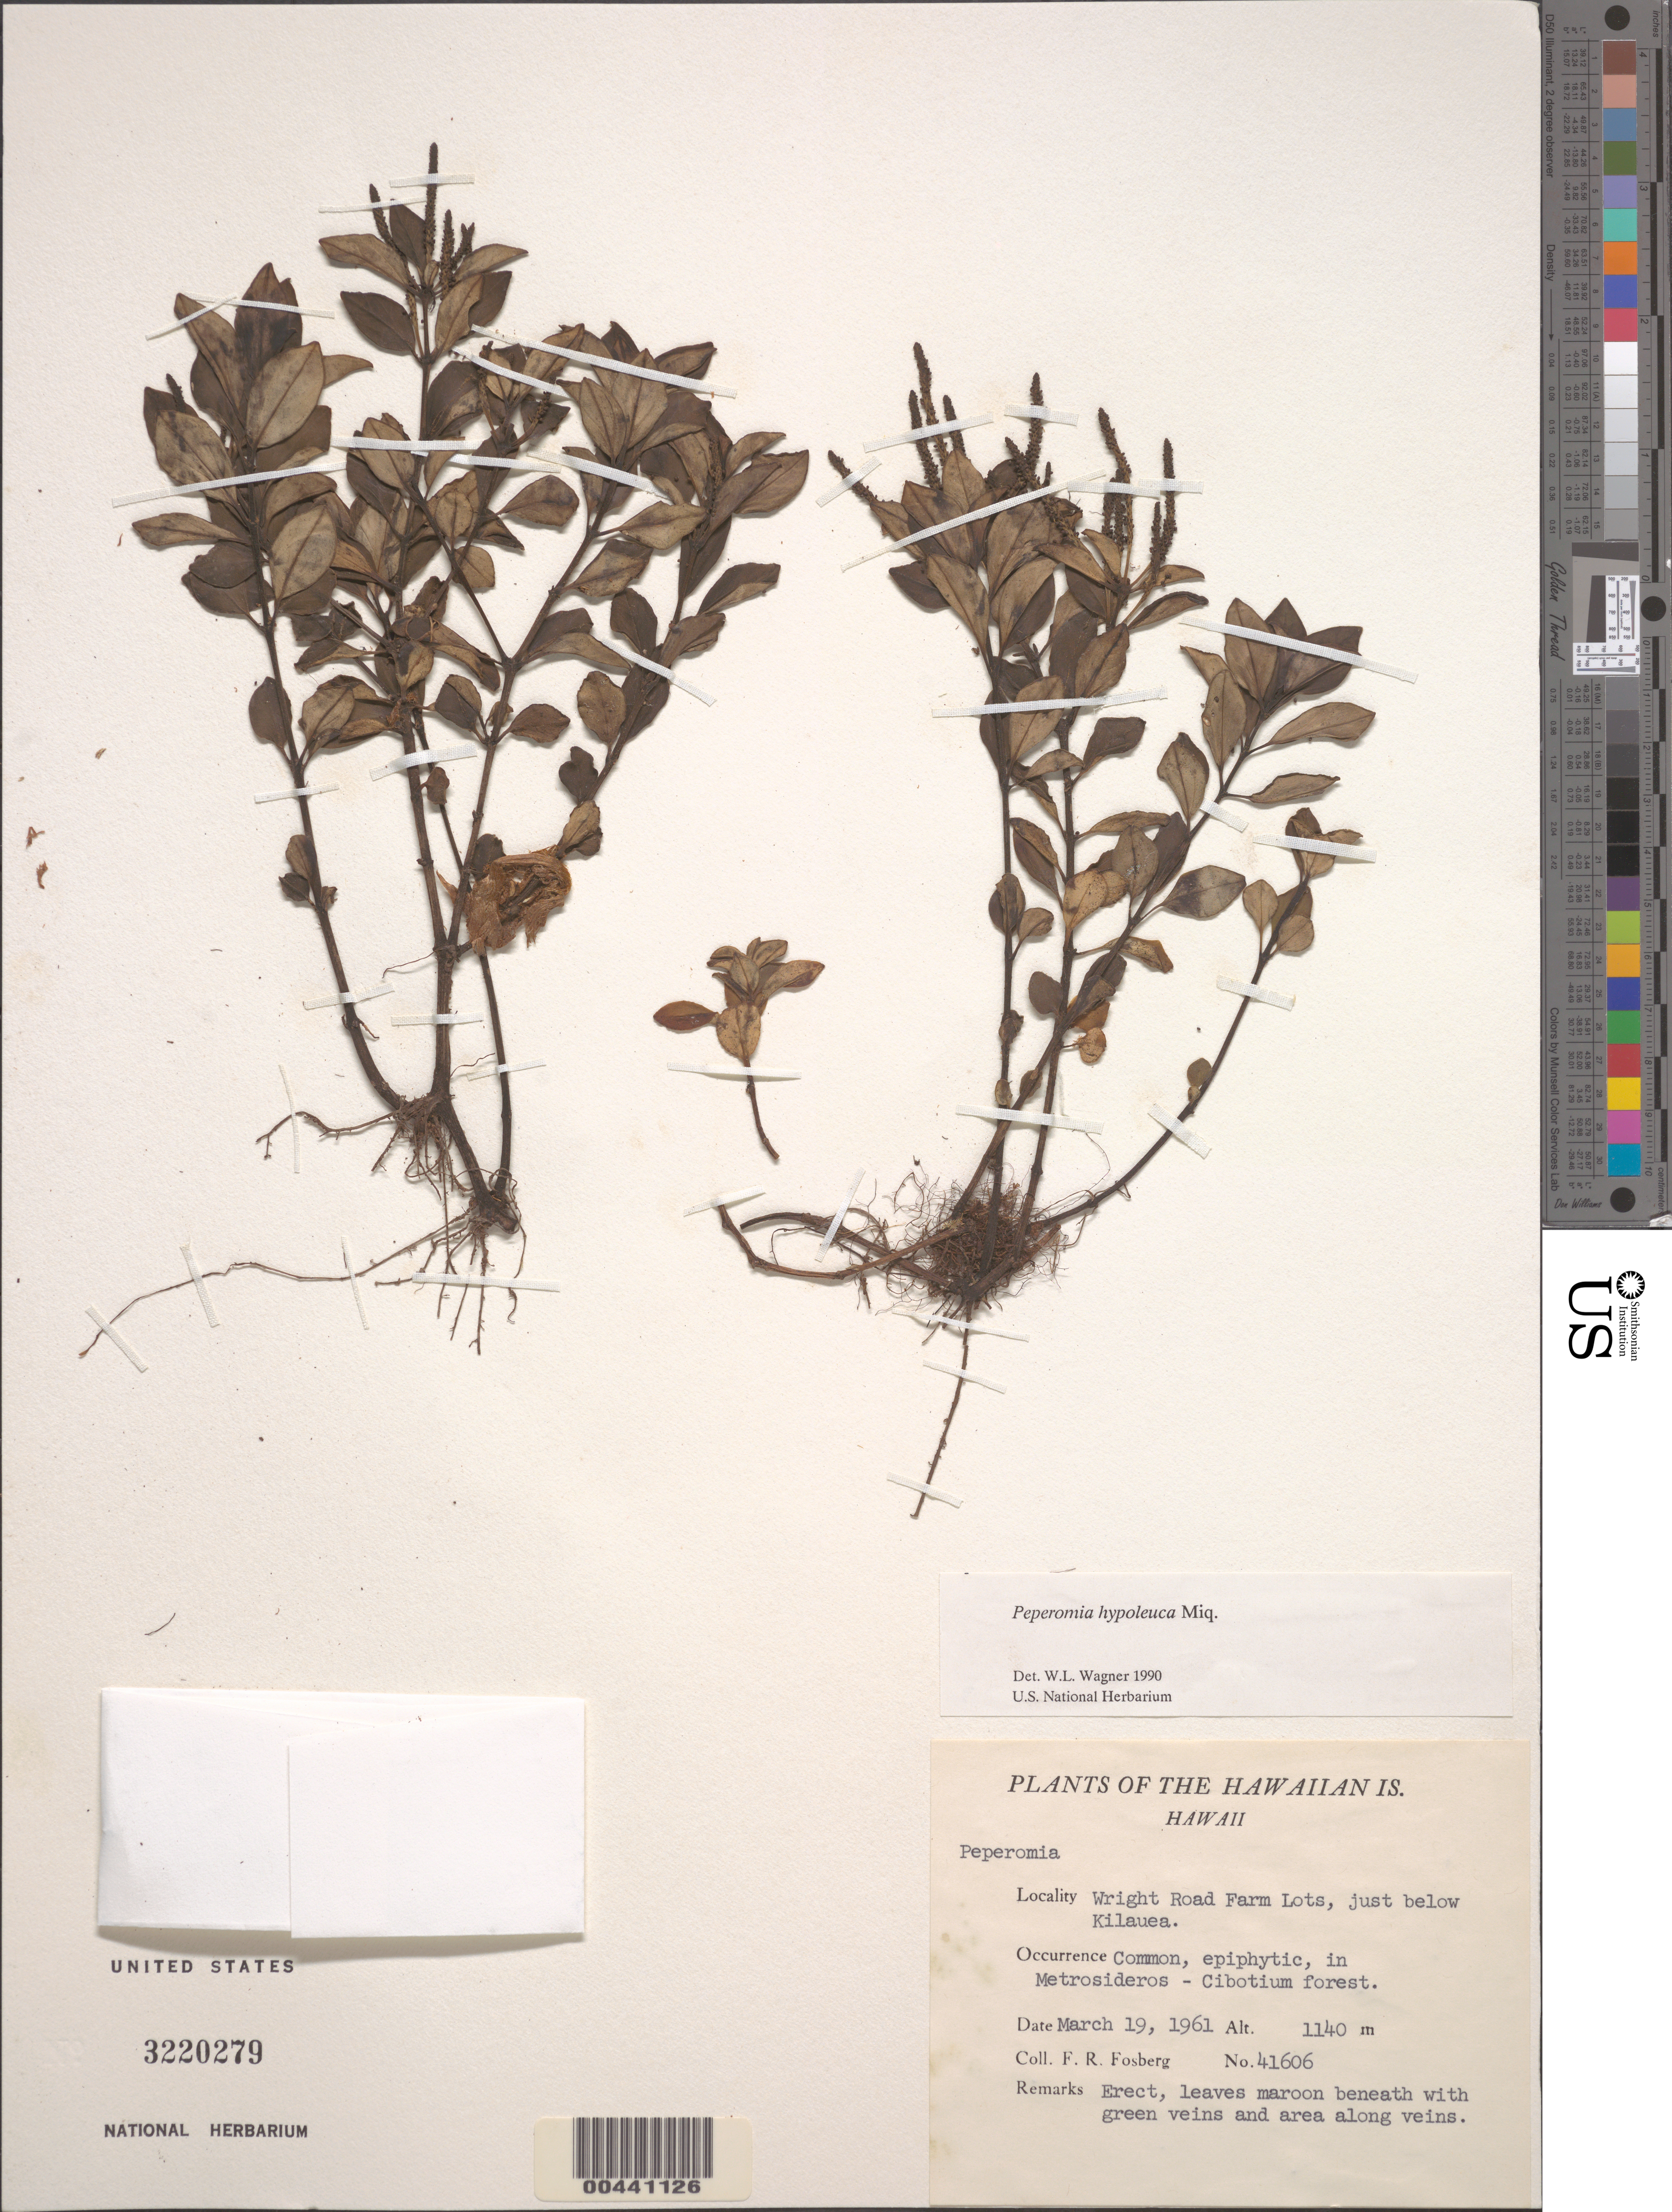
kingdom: Plantae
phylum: Tracheophyta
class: Magnoliopsida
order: Piperales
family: Piperaceae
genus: Peperomia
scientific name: Peperomia hypoleuca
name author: Miq.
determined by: Wagner, W. L., (BOT), Smithsonian Institution - National Museum of Natural History (UNITED STATES)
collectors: F. R. Fosberg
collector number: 41606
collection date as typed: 19 Mar 1961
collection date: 1961-03-19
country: United States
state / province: Hawaii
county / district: Hawaii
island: Hawaii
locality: Wright Road Farm Lots, just below Kilauea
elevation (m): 1140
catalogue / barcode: US 3220279